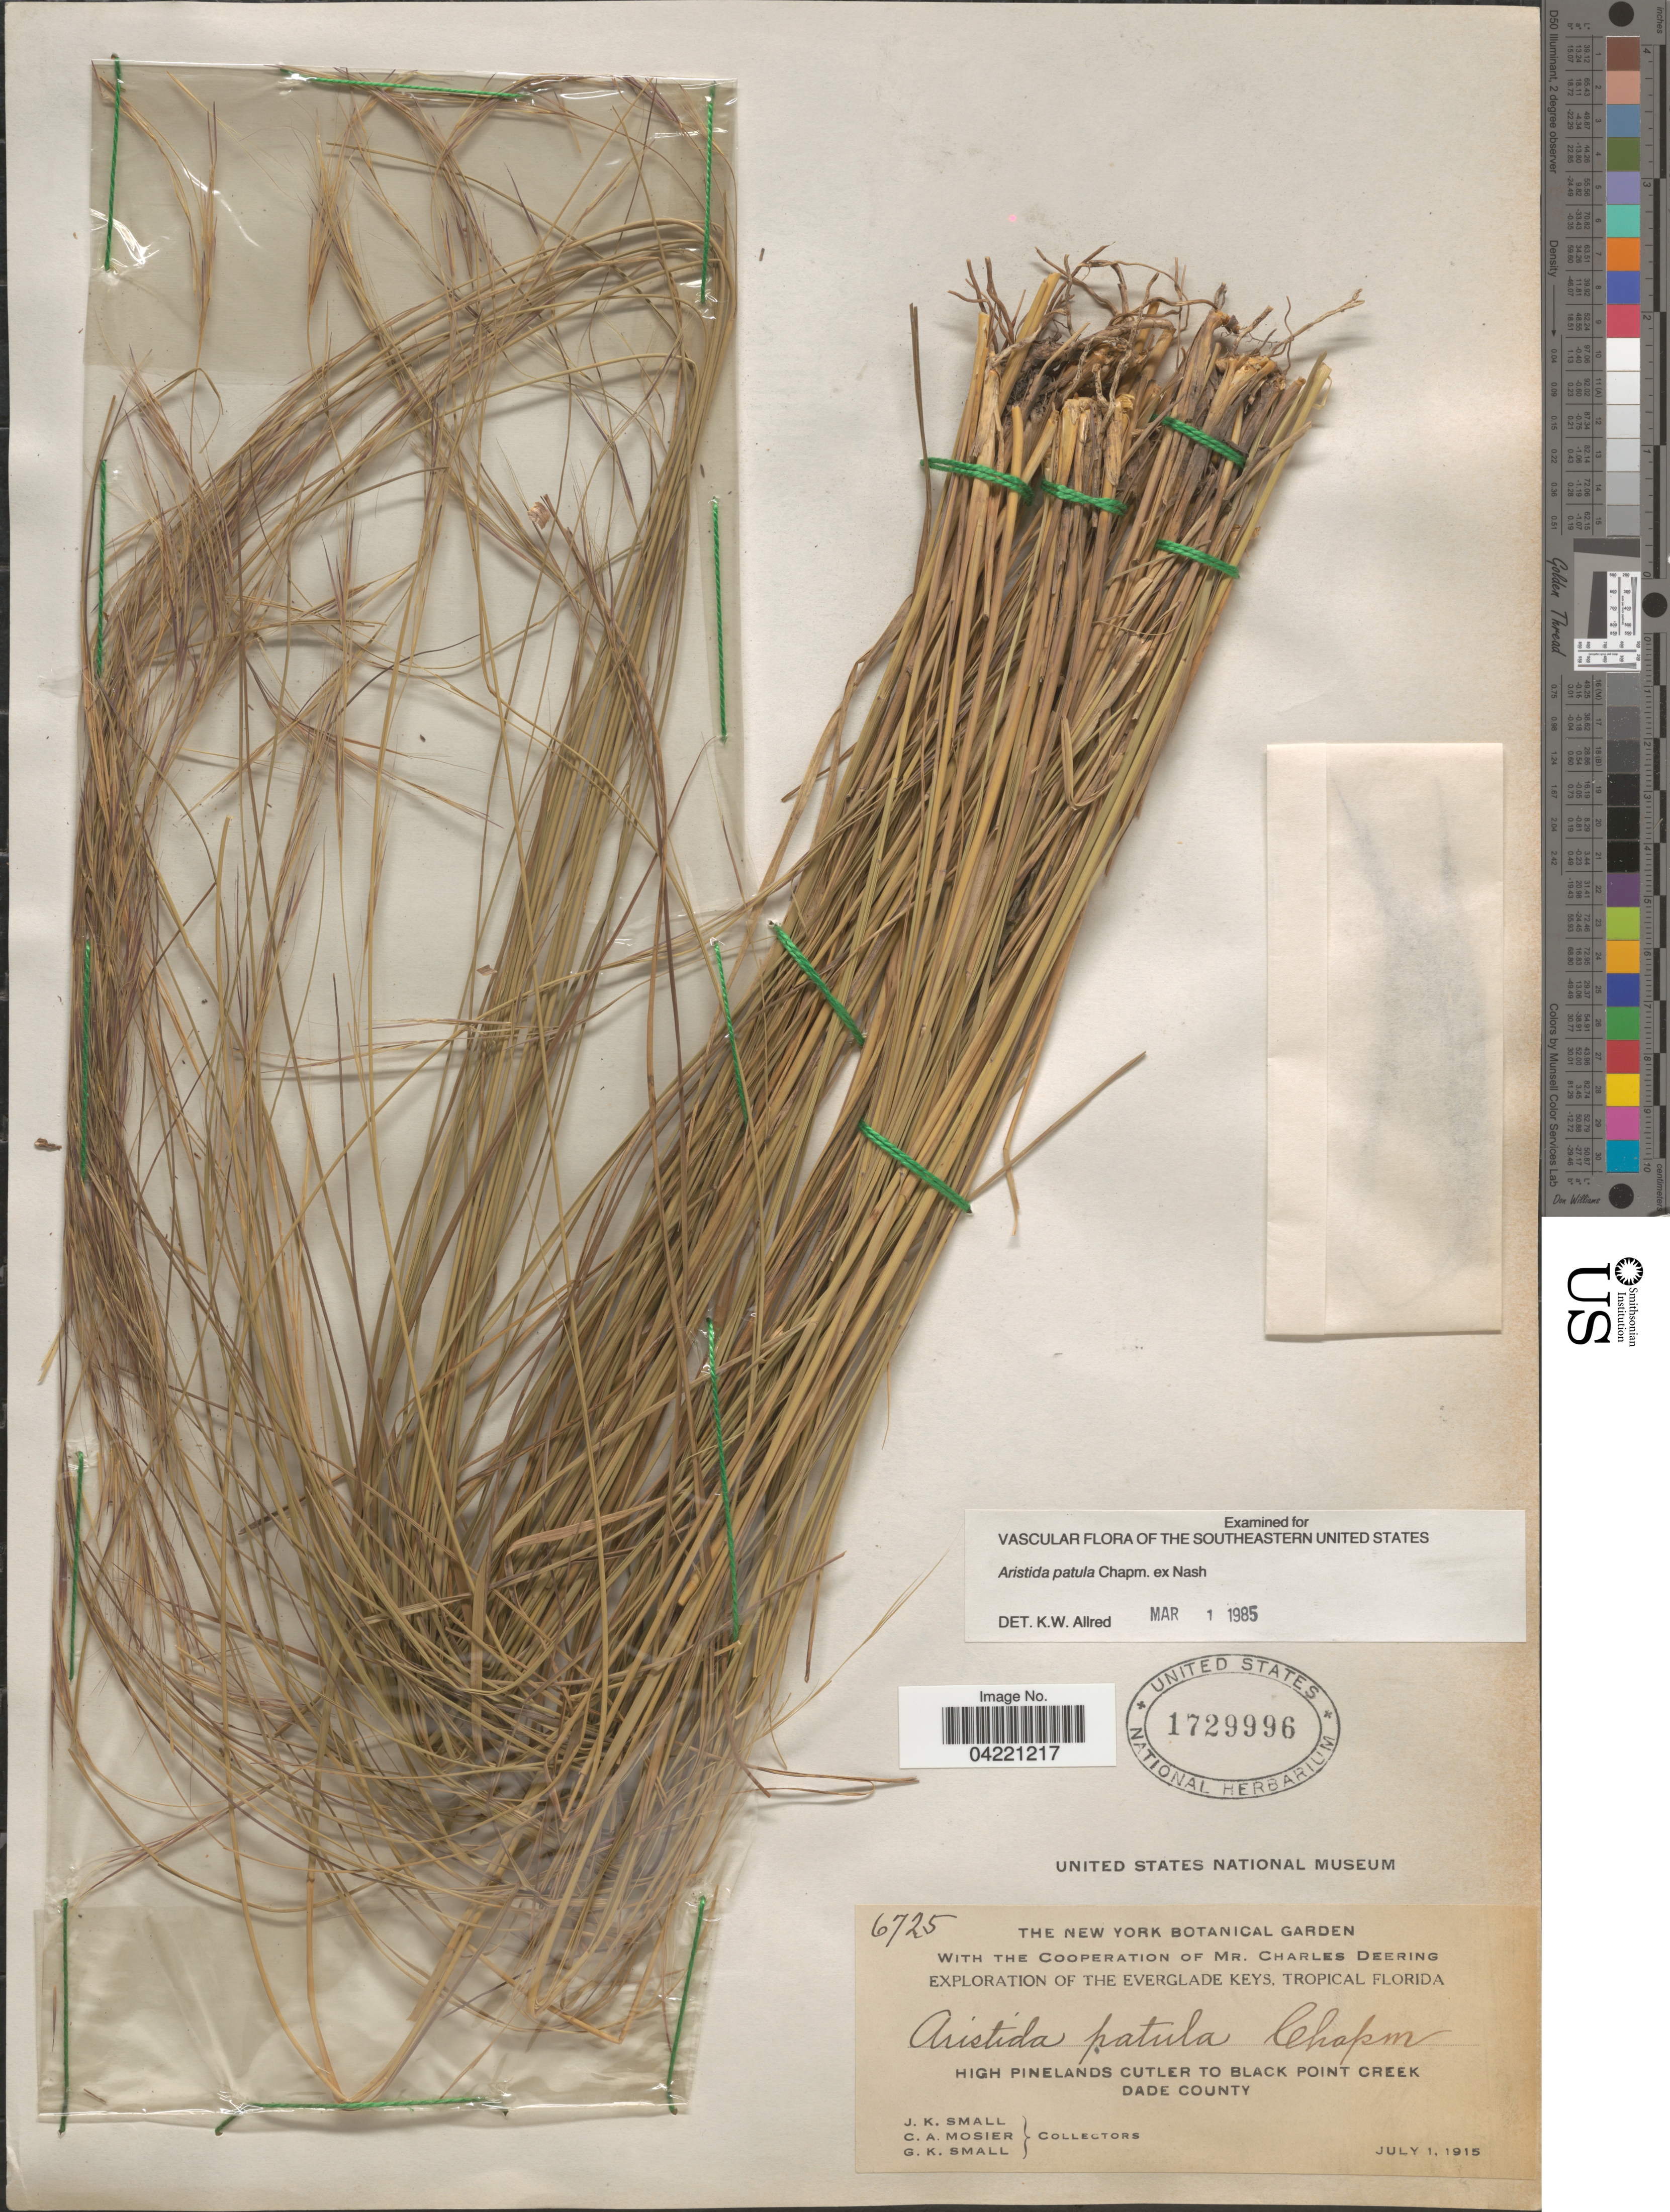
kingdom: Plantae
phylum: Tracheophyta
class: Liliopsida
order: Poales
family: Poaceae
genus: Aristida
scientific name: Aristida patula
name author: Chapm. ex Nash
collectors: J. K. Small, C. A. Mosier & G. K. Small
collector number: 6725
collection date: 1915-07-01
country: United States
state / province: Florida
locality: Exploration of the Everglade Keys, Tropical Florida. High pinelands Cutler to Black Point Creek. Dade County.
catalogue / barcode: US 1729996